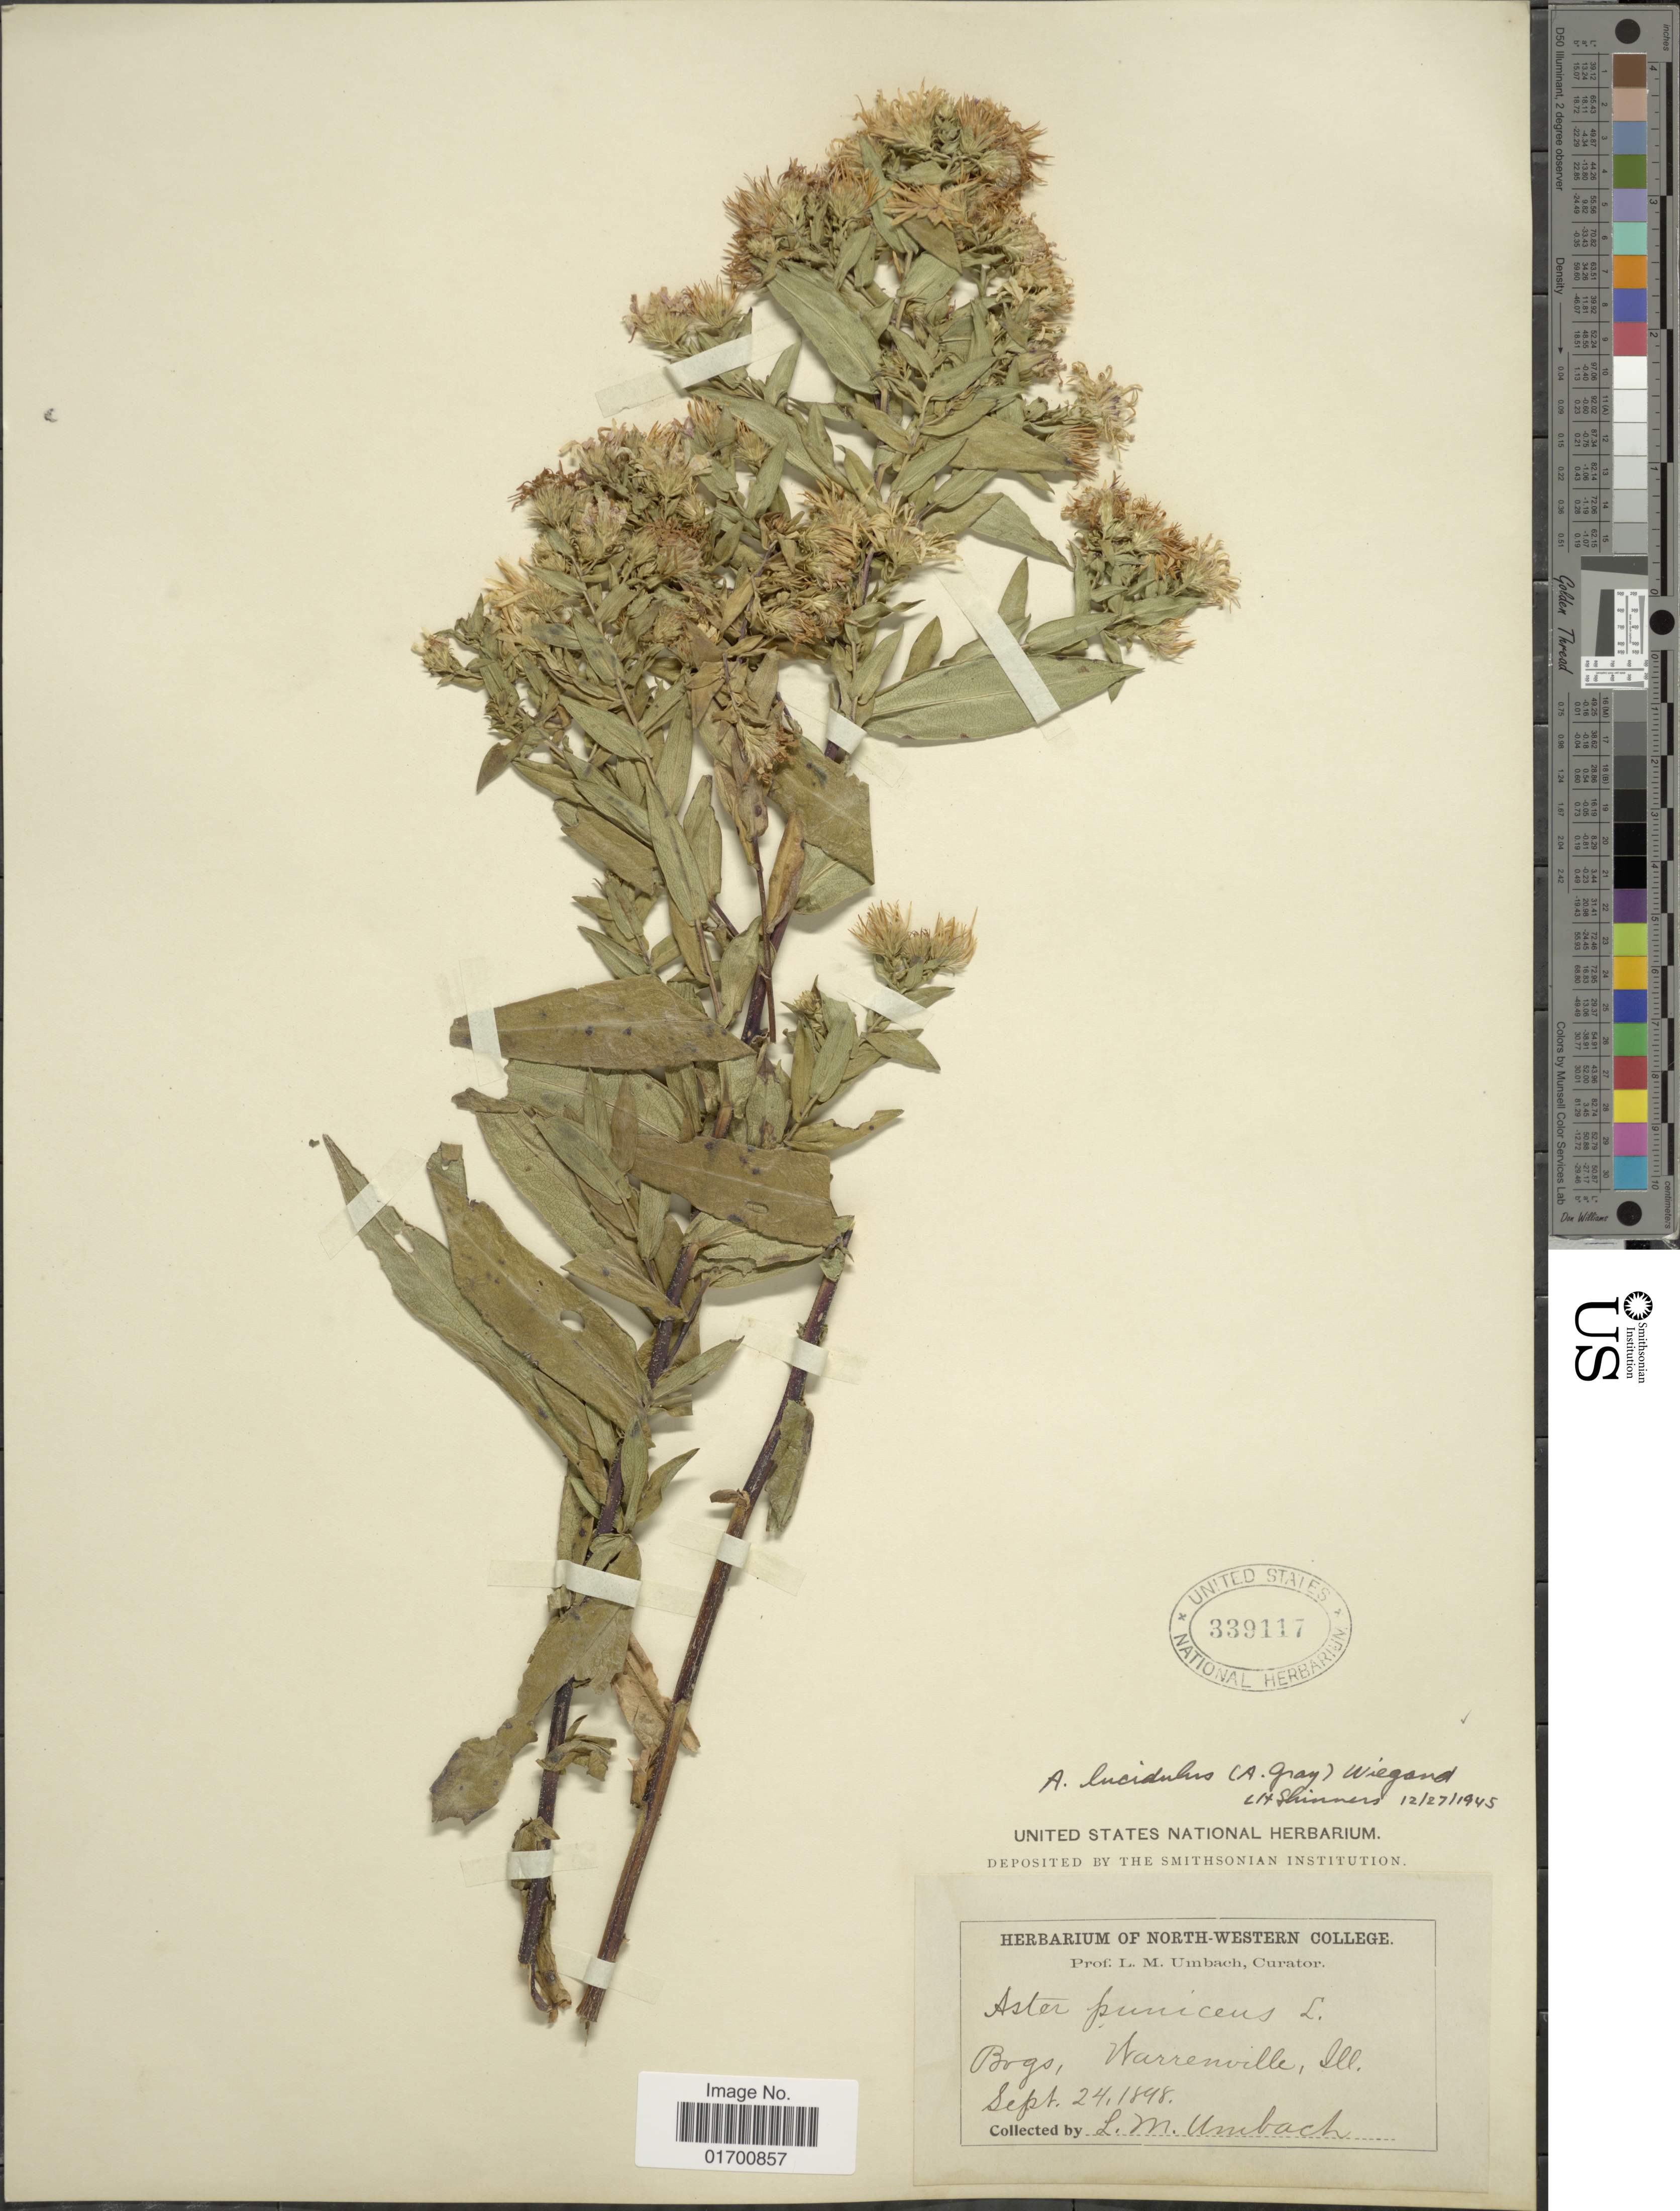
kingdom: Plantae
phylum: Tracheophyta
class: Magnoliopsida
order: Asterales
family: Asteraceae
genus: Symphyotrichum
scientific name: Symphyotrichum firmum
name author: (Nees) G.L. Nesom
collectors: L. M. Umbach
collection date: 1898-09-24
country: United States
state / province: Illinois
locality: Warrenville, Ill.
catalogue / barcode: US 339117